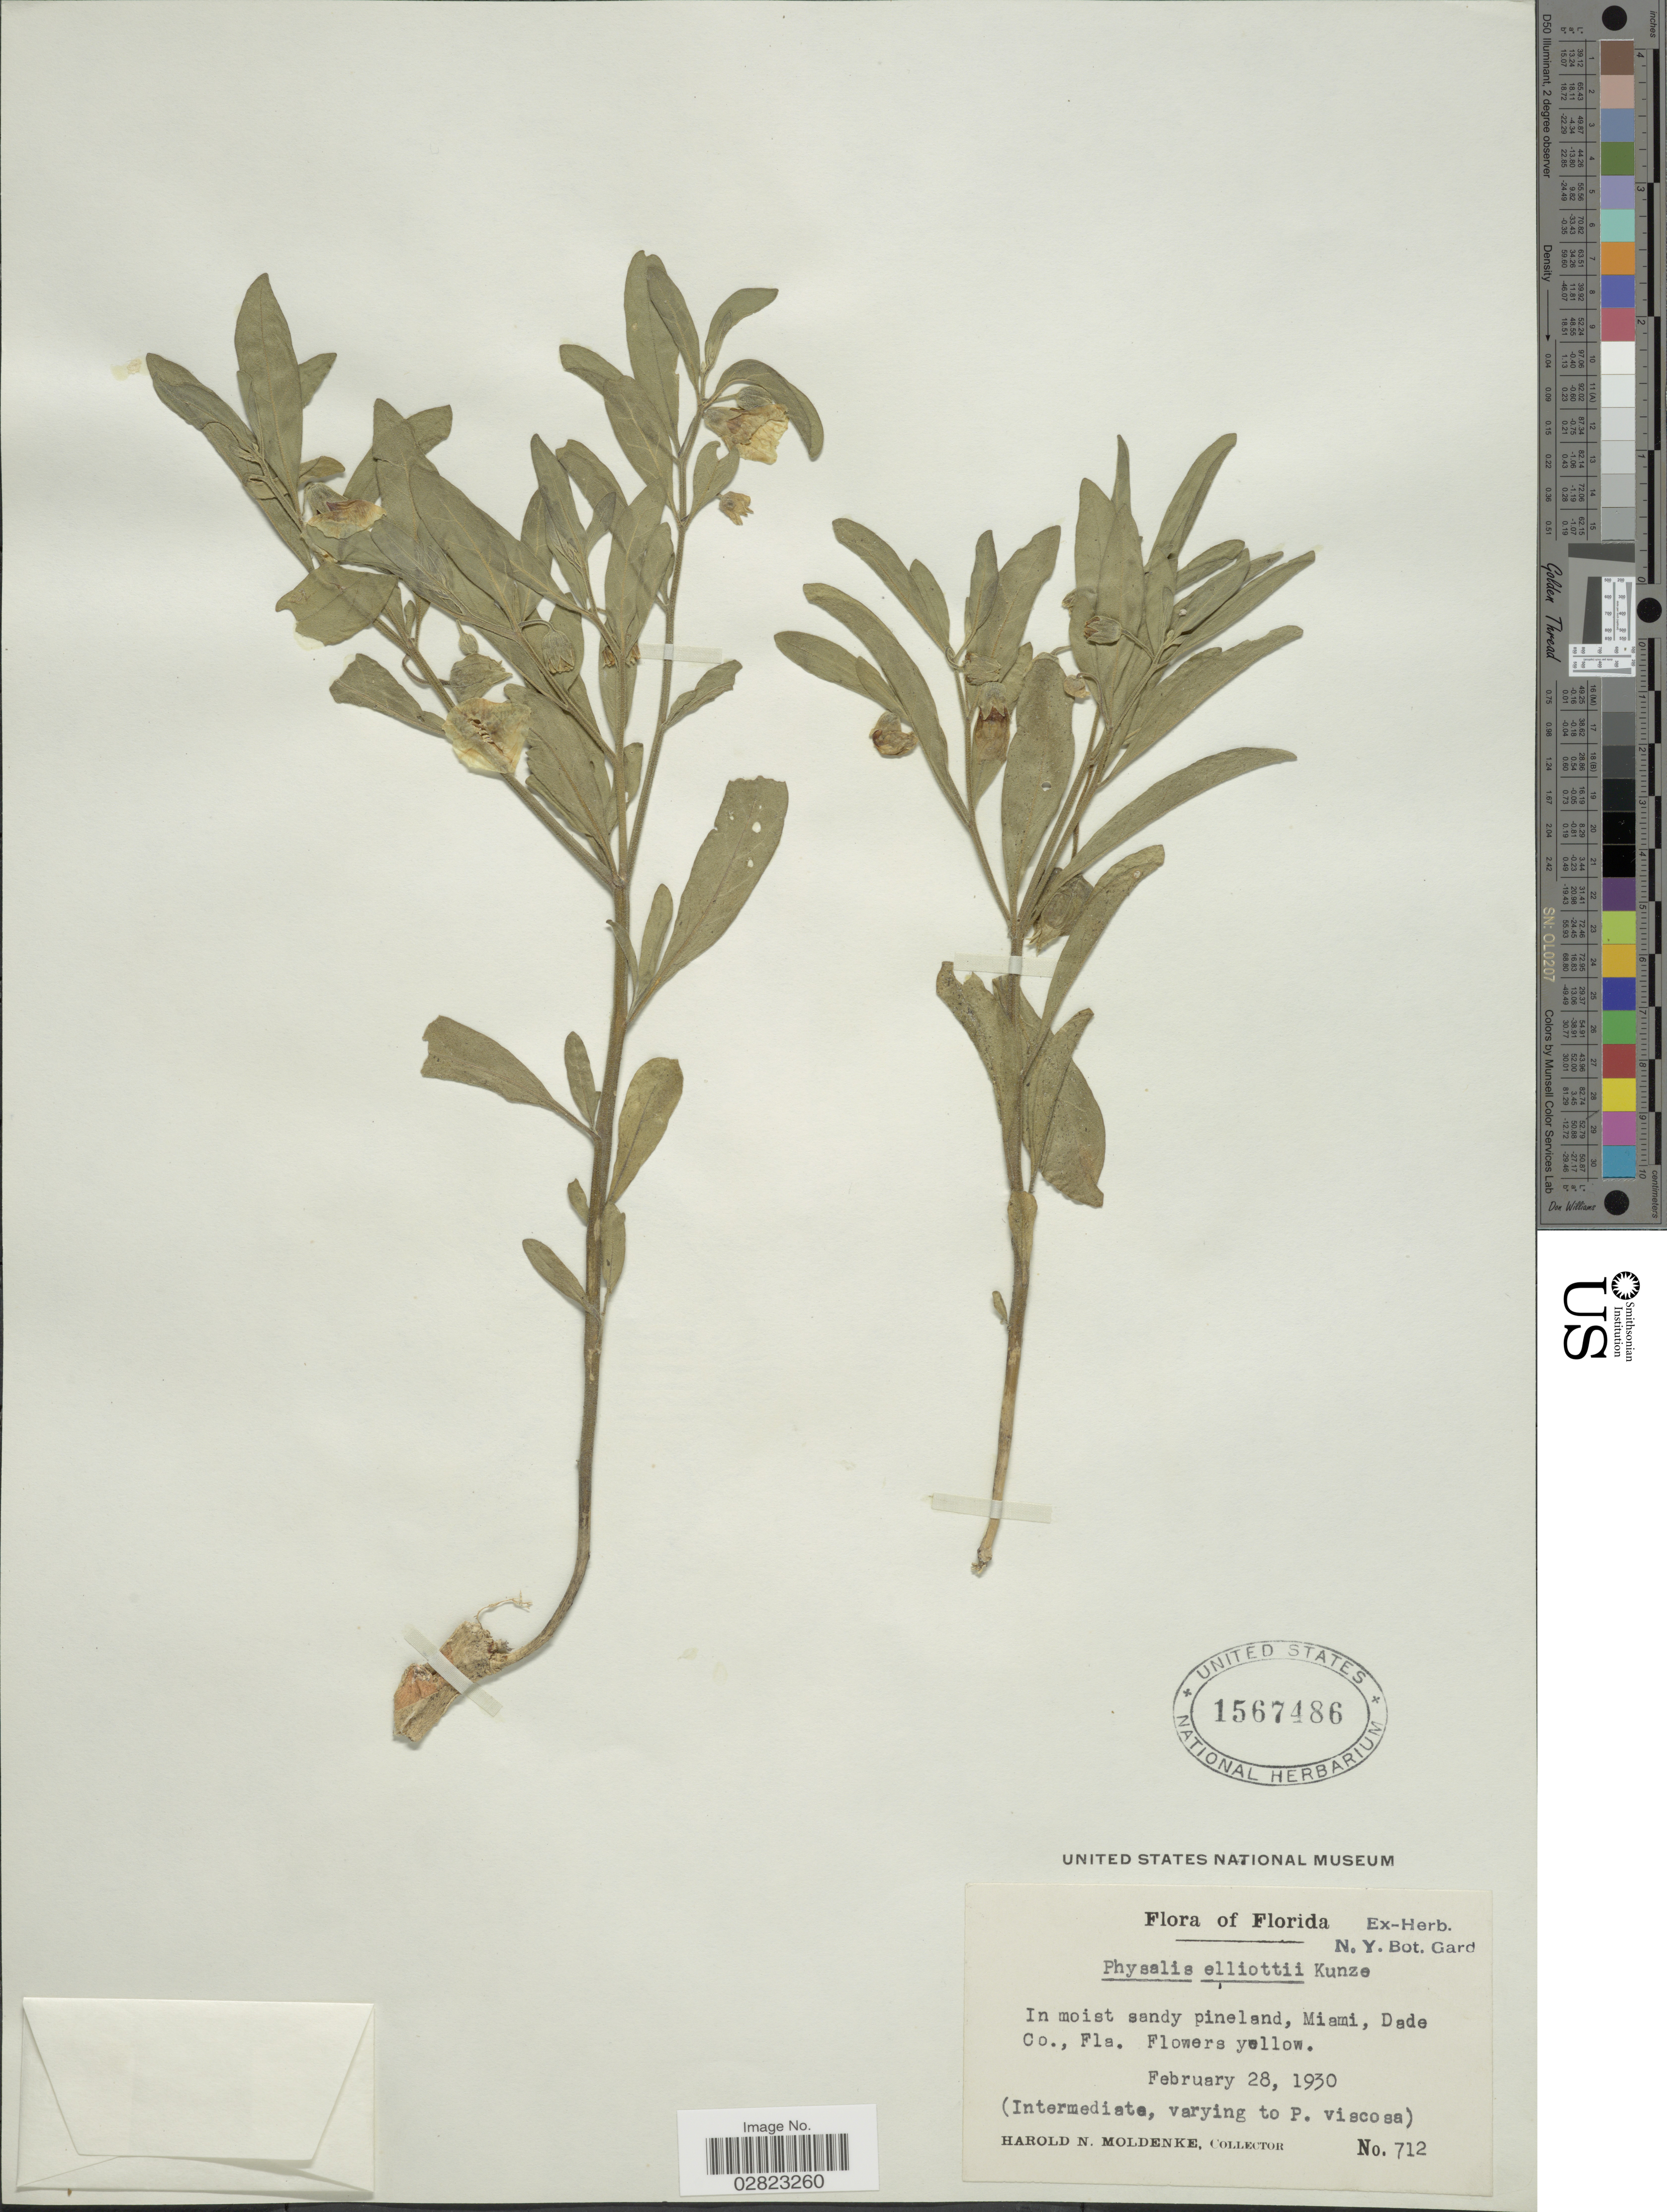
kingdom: Plantae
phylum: Tracheophyta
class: Magnoliopsida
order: Solanales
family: Solanaceae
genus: Physalis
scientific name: Physalis elliottii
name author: Kunze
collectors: H. N. Moldenke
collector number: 712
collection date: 1930-02-28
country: United States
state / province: Florida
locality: In moist sandy pineland, Miami, Dade Co.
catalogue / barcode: US 1567486